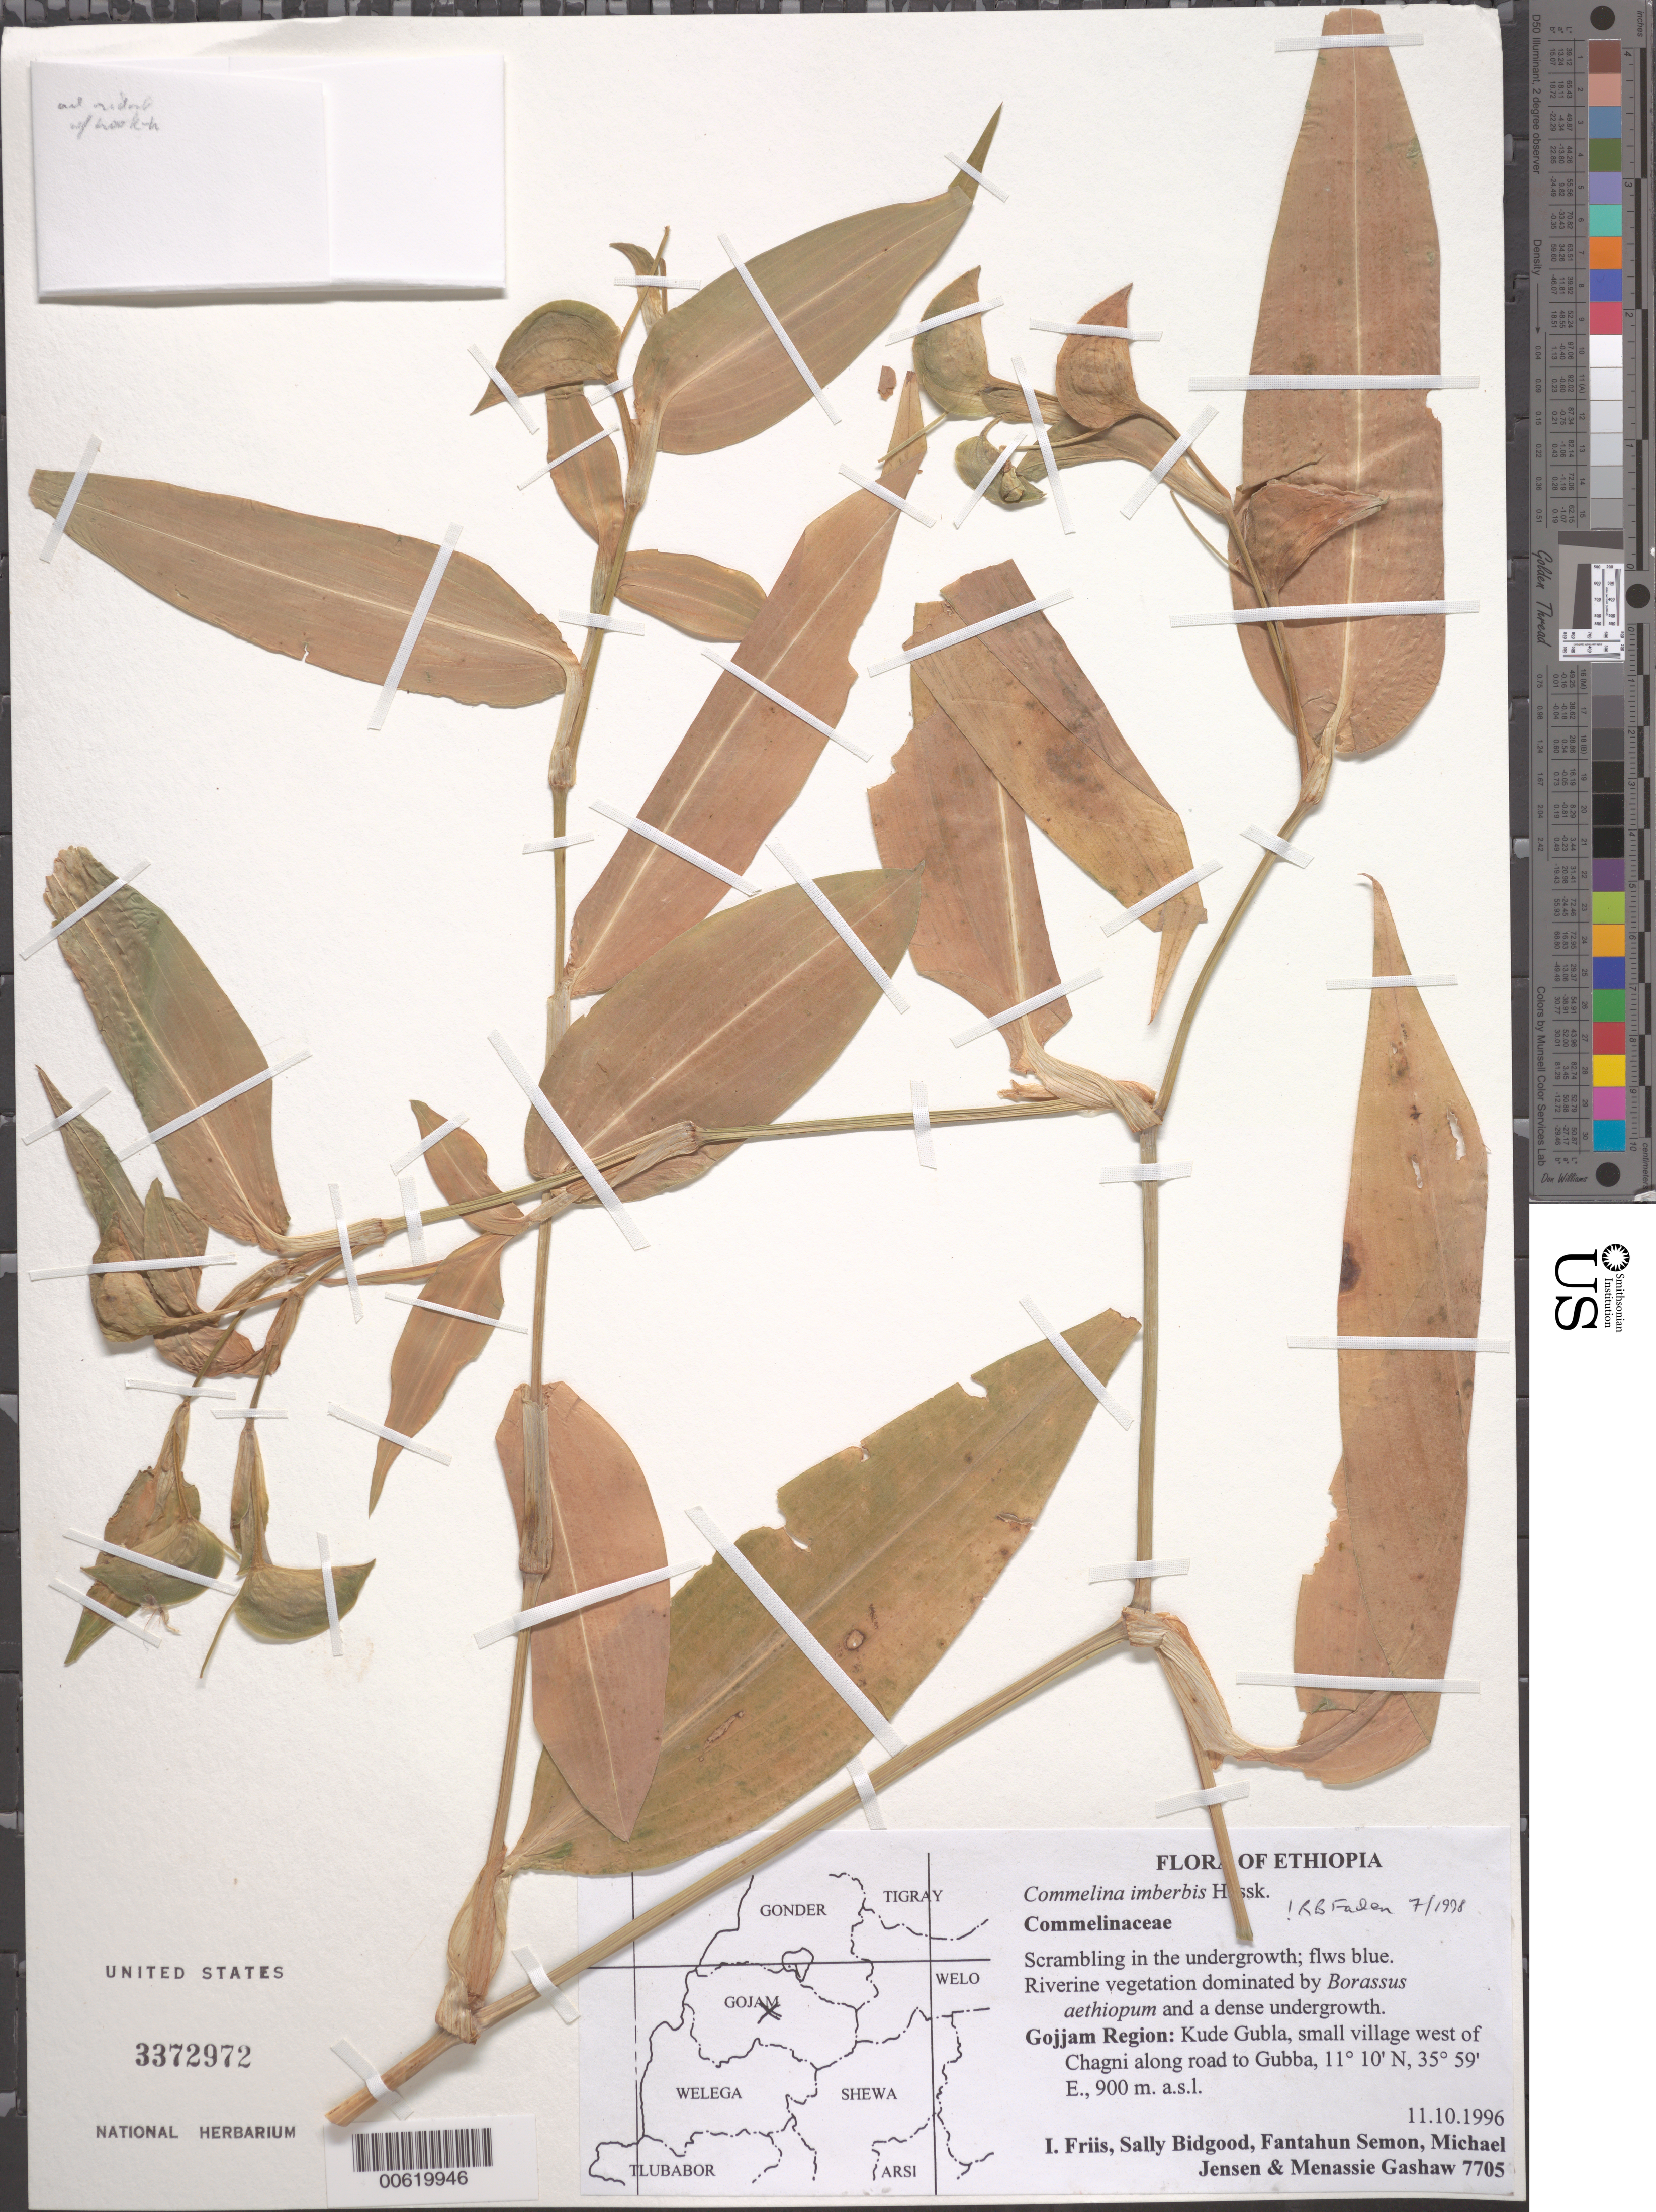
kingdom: Plantae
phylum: Tracheophyta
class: Liliopsida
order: Commelinales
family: Commelinaceae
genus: Commelina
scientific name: Commelina imberbis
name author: Ehrenb. ex Hassk.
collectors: I. Friis, S. Bidgood, F. Semon, M. Jensen & M. Gashaw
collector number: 7705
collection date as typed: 11 Oct 1996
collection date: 1996-10-11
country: Ethiopia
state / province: Amhara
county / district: Gojjam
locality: Gojjam reg, kude gubla, w of chagni along road to gubba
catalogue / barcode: US 3372972